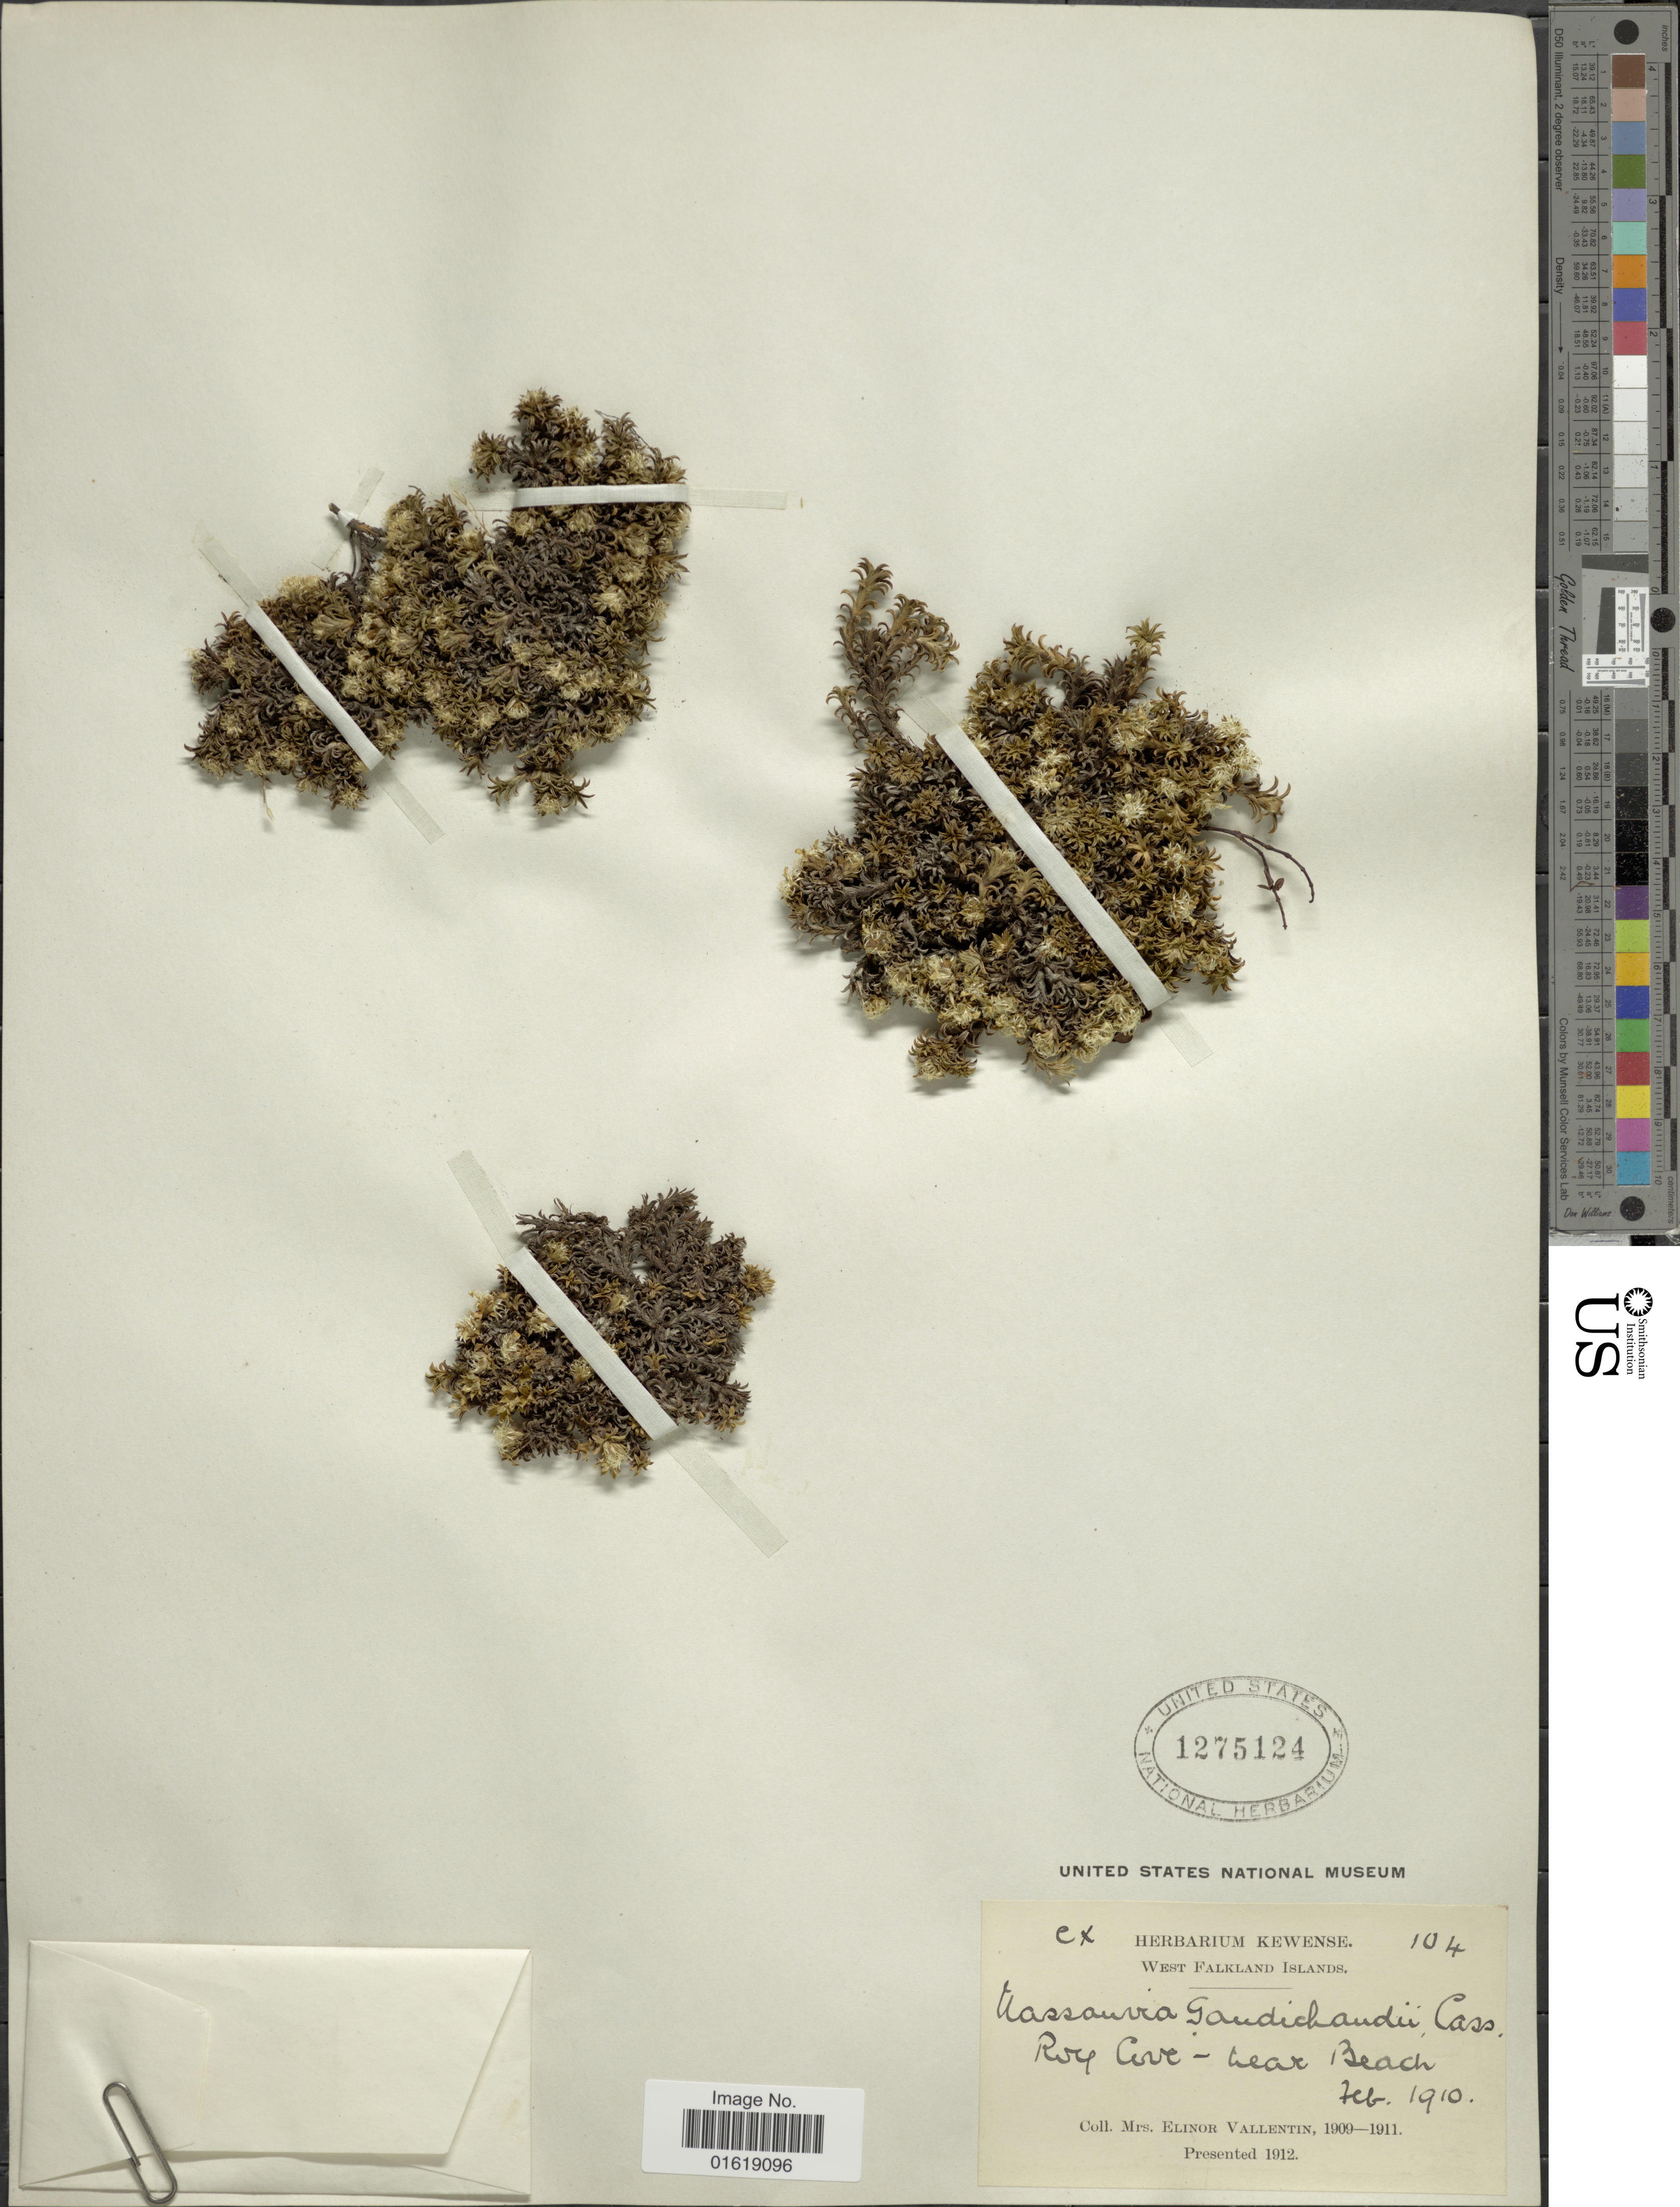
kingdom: Plantae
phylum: Tracheophyta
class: Magnoliopsida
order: Asterales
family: Asteraceae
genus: Nassauvia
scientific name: Nassauvia gaudichaudii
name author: (Cass.) Cass. ex Gaudich.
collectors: E. Vallentin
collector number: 104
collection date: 1910-02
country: Falkland Islands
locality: West Falkland Islands. Roy Cove - near Beach.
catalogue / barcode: US 1275124